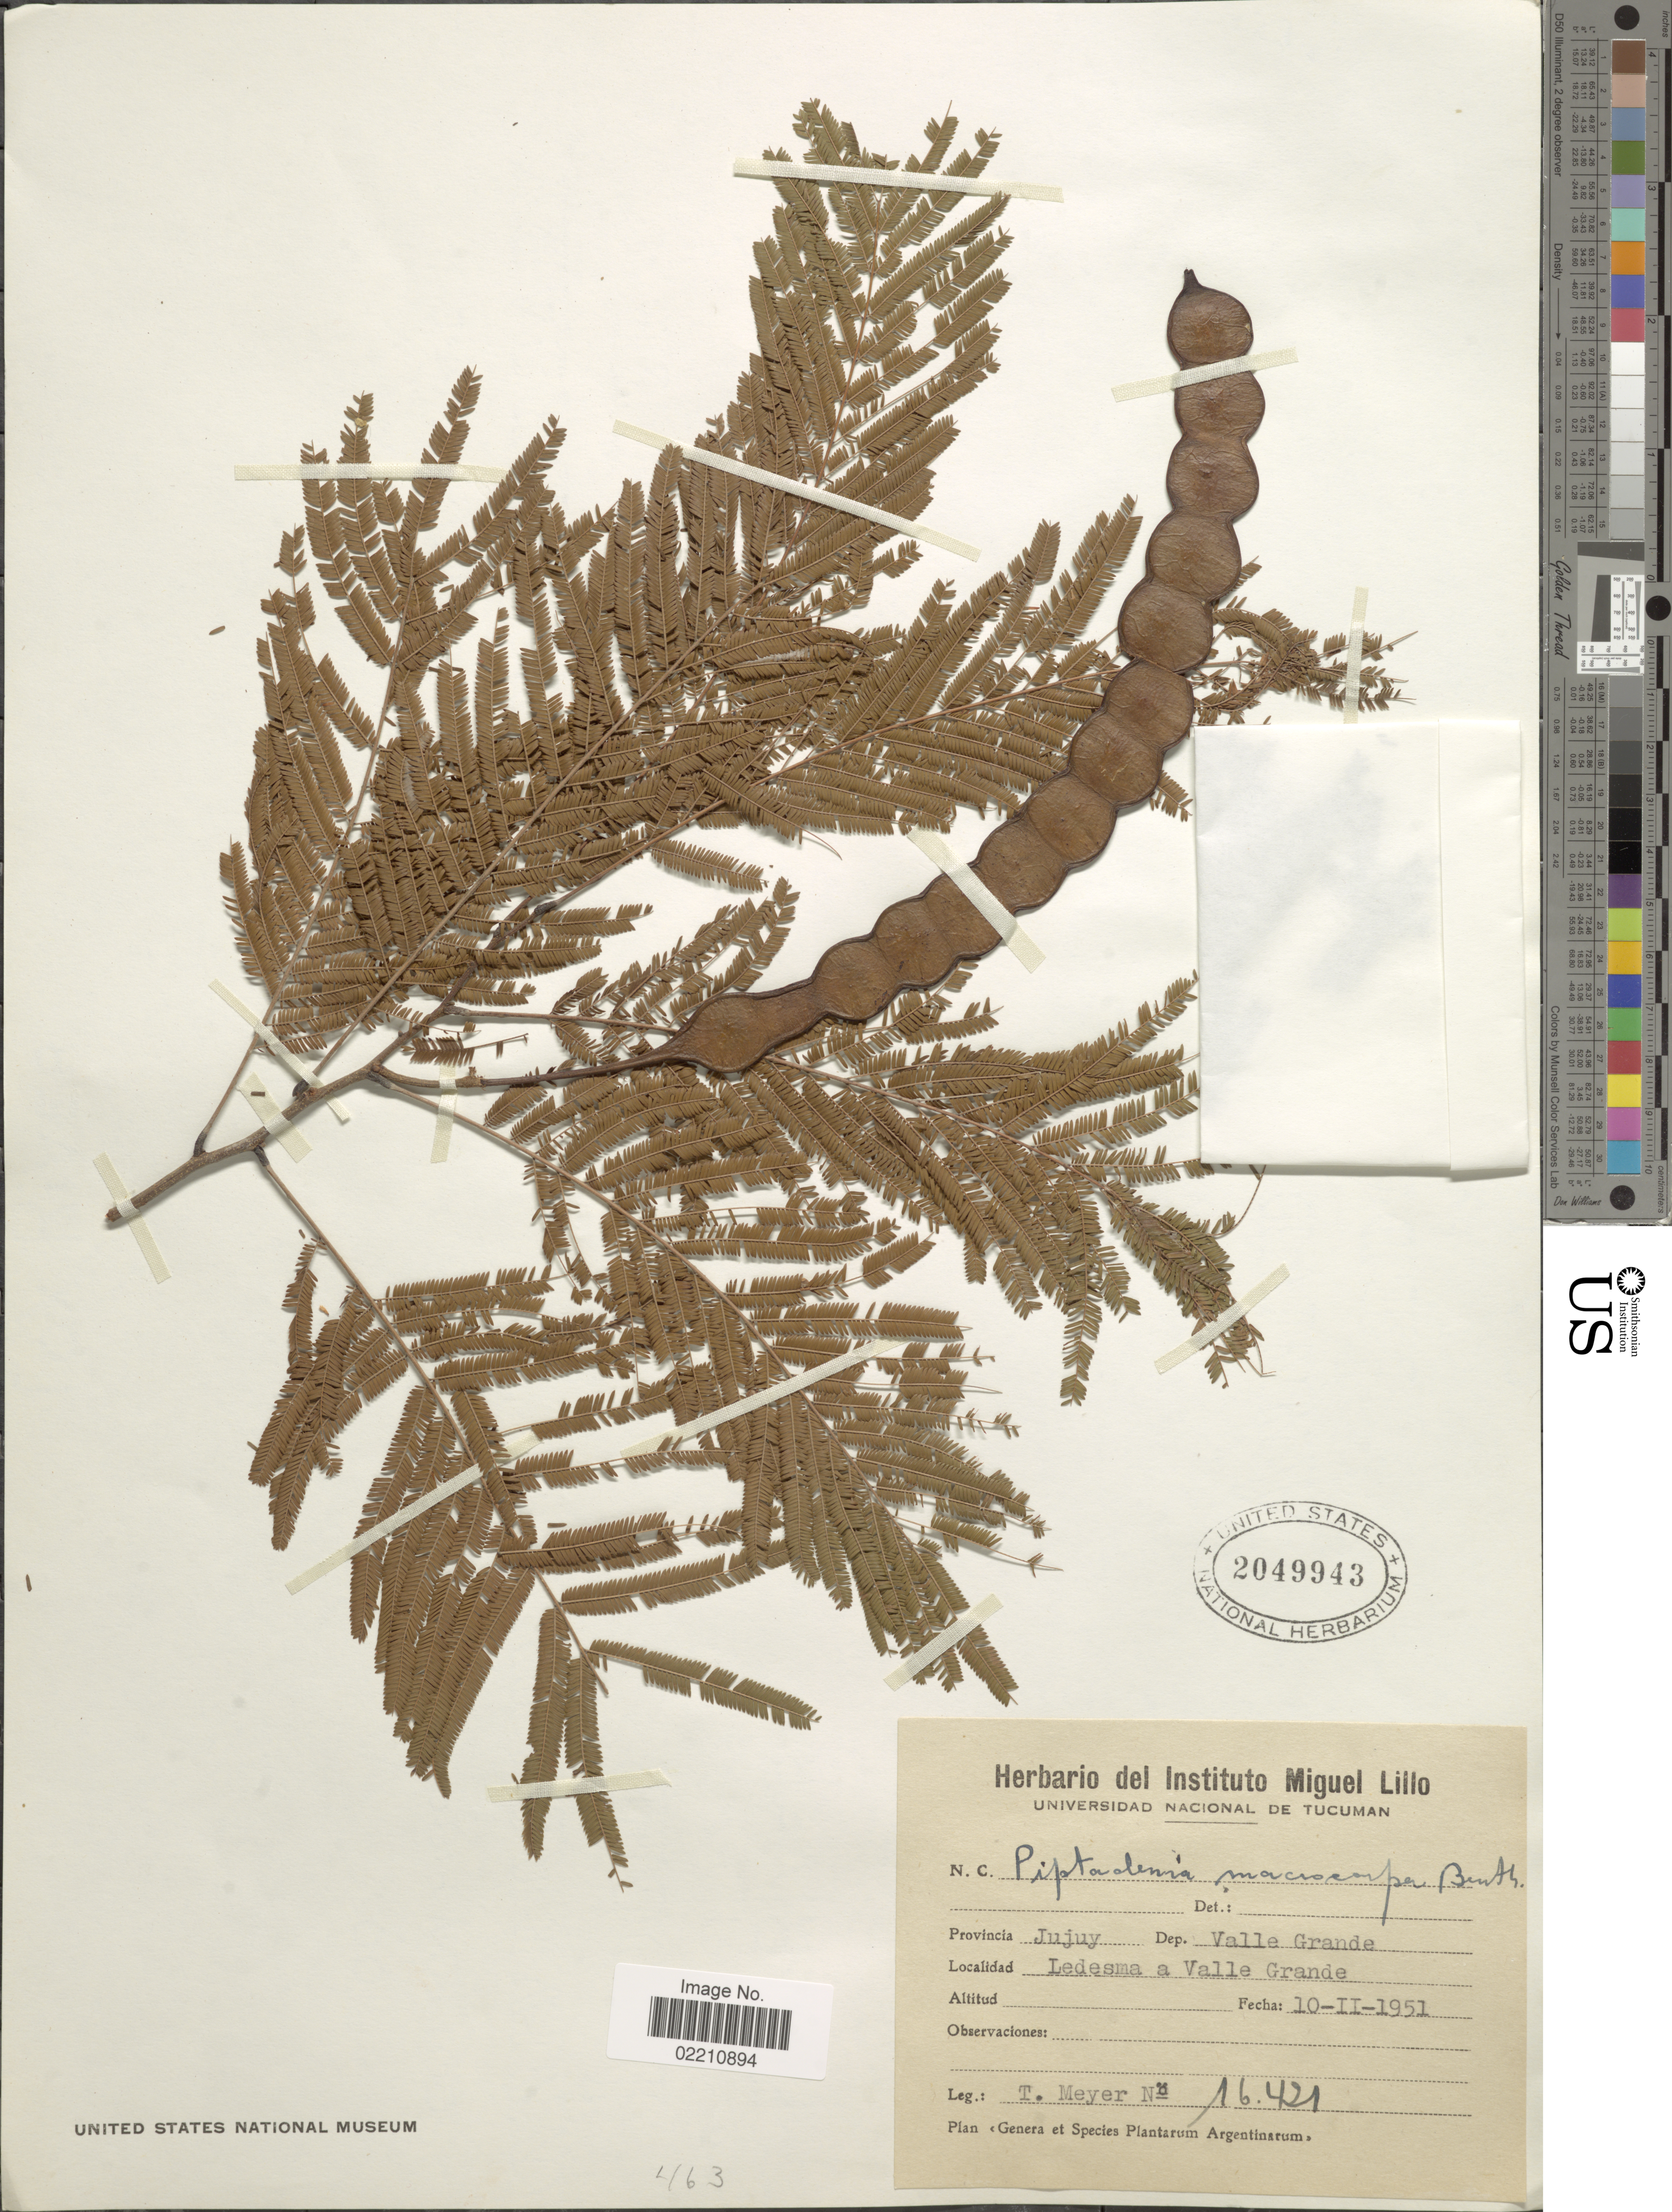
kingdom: Plantae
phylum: Tracheophyta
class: Magnoliopsida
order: Fabales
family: Fabaceae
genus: Anadenanthera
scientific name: Anadenanthera macrocarpa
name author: (Benth.) Brenan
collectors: T. Meyer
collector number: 16421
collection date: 1951-11-10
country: Argentina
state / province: Jujuy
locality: Dep. Valle Grande. Ledesma a Valle Grande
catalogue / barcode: US 2049943